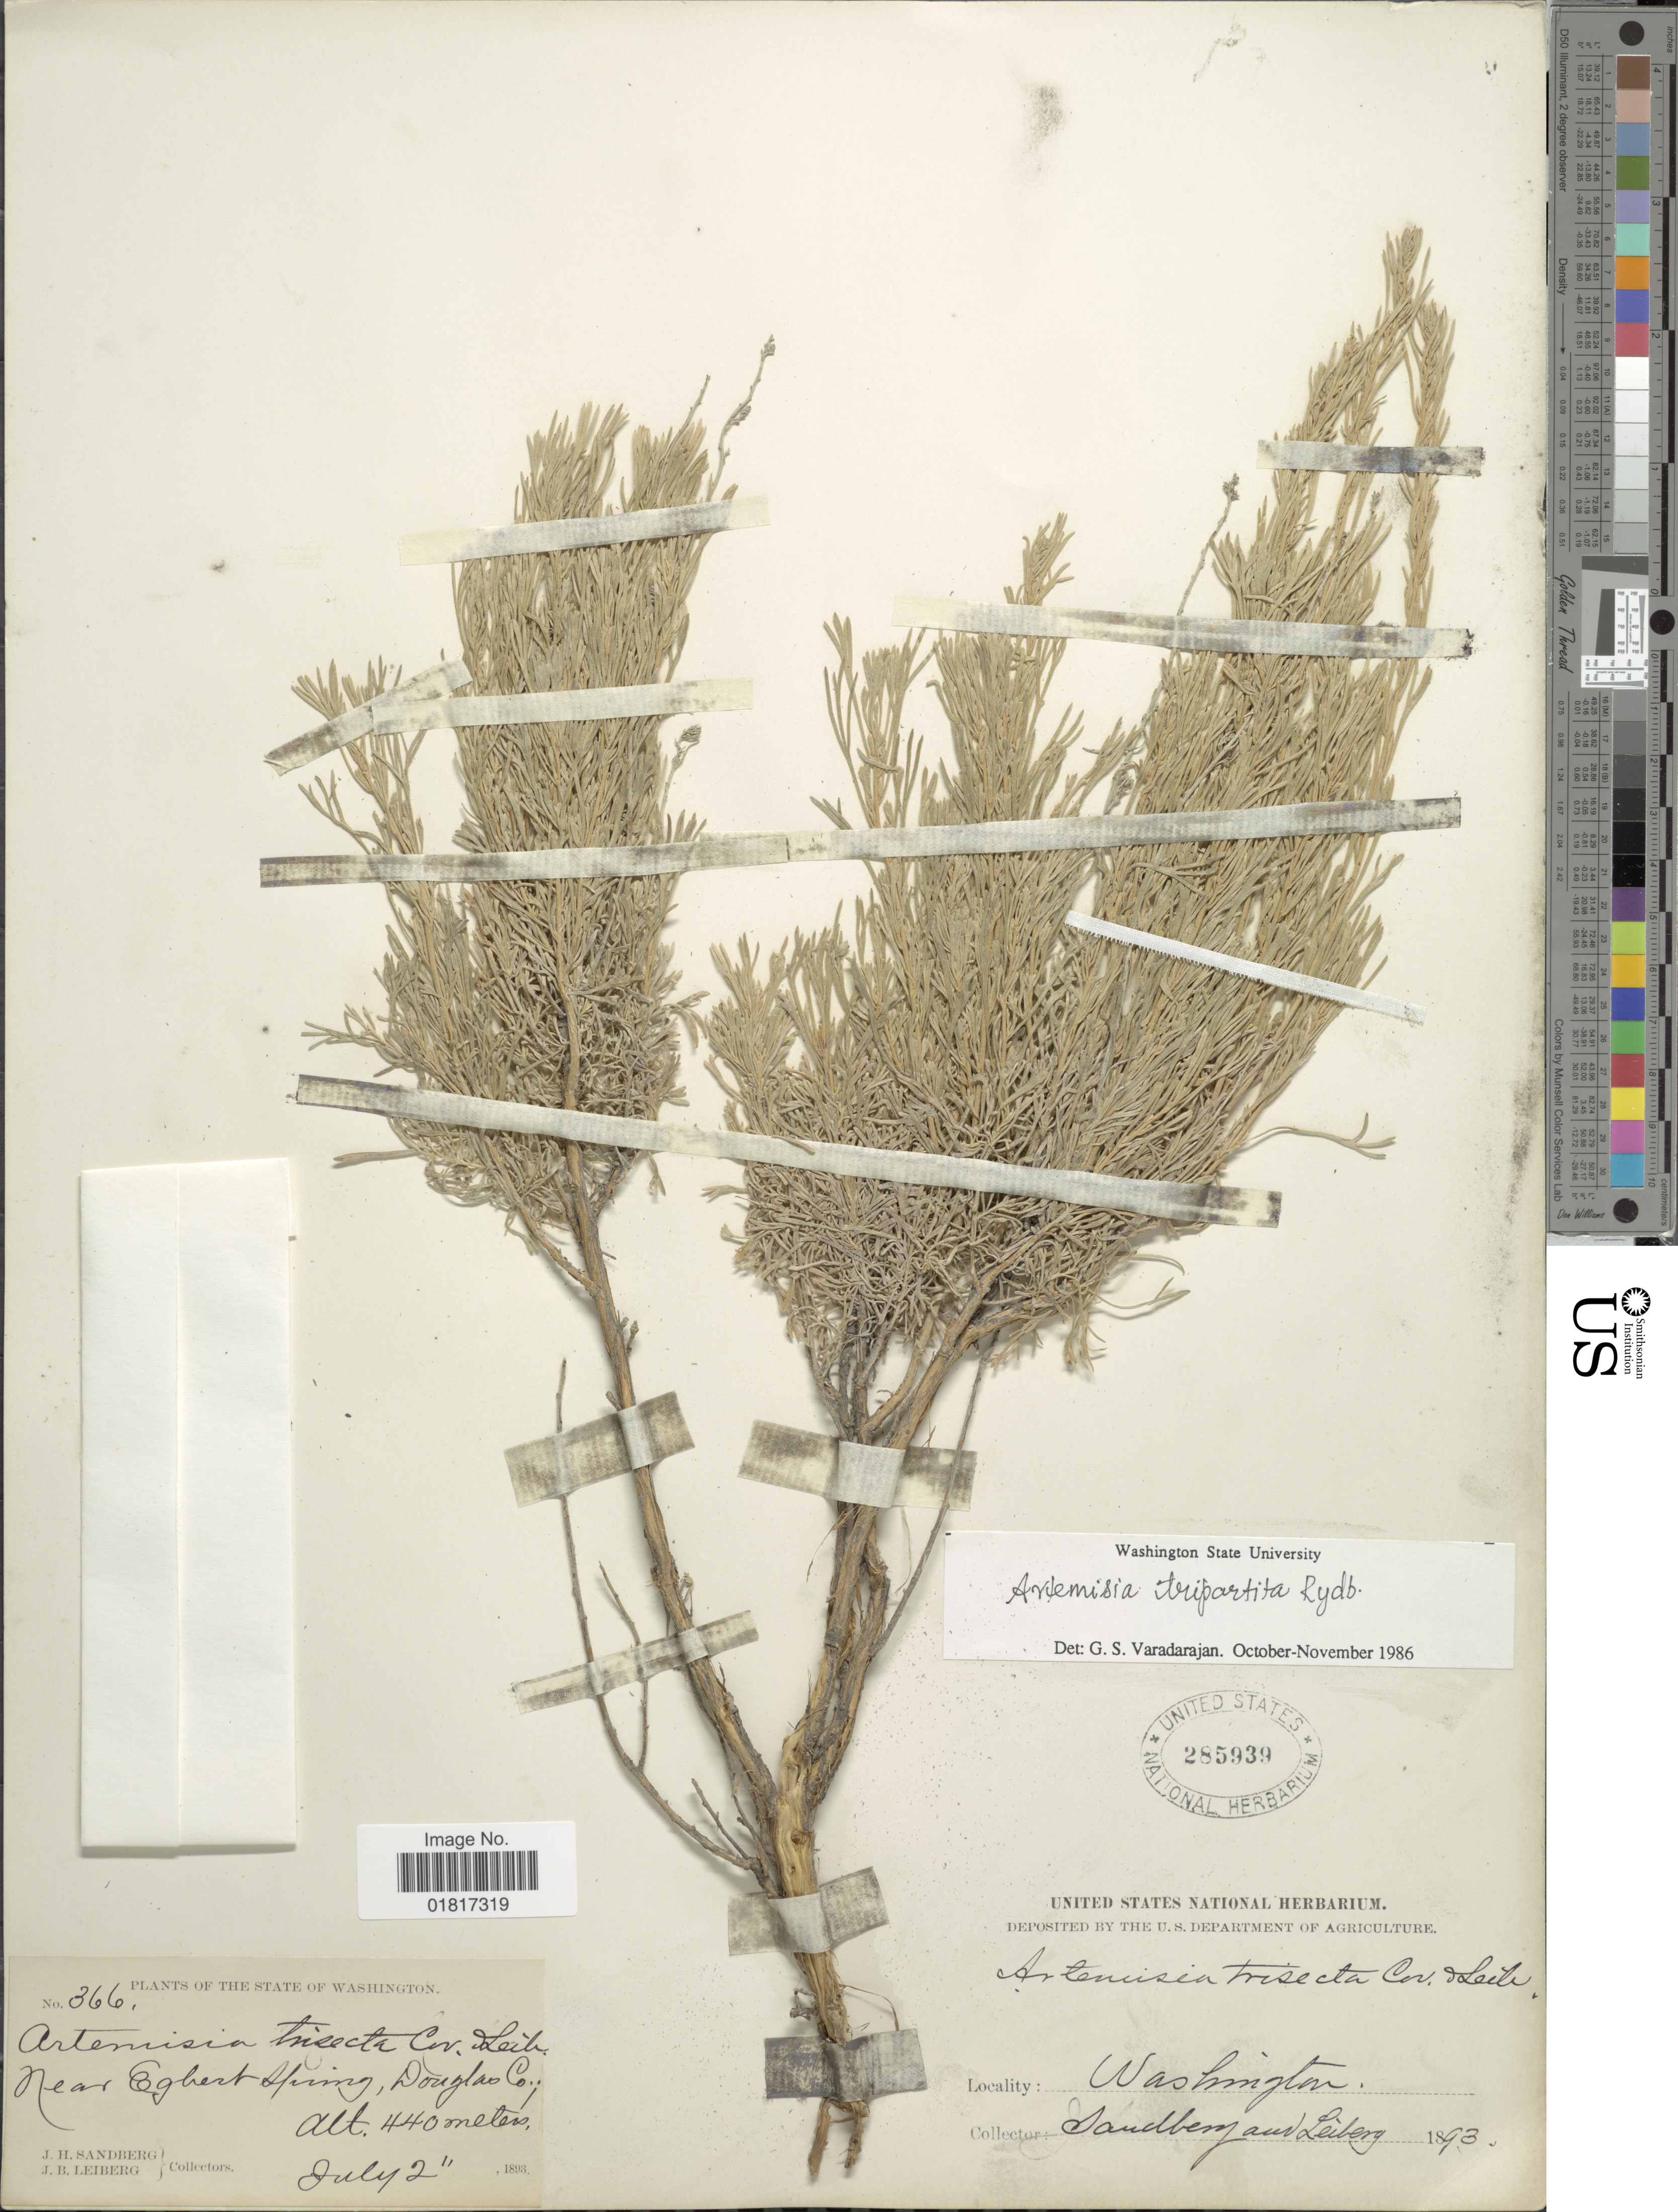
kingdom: Plantae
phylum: Tracheophyta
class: Magnoliopsida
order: Asterales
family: Asteraceae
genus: Artemisia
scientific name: Artemisia tripartita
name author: Rydb.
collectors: J. H. Sandberg & J. B. Leiberg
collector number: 366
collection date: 1893-07-02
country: United States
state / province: Washington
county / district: Douglas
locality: Near Eghert Spring, Douglas Co.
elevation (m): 440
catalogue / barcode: US 285939